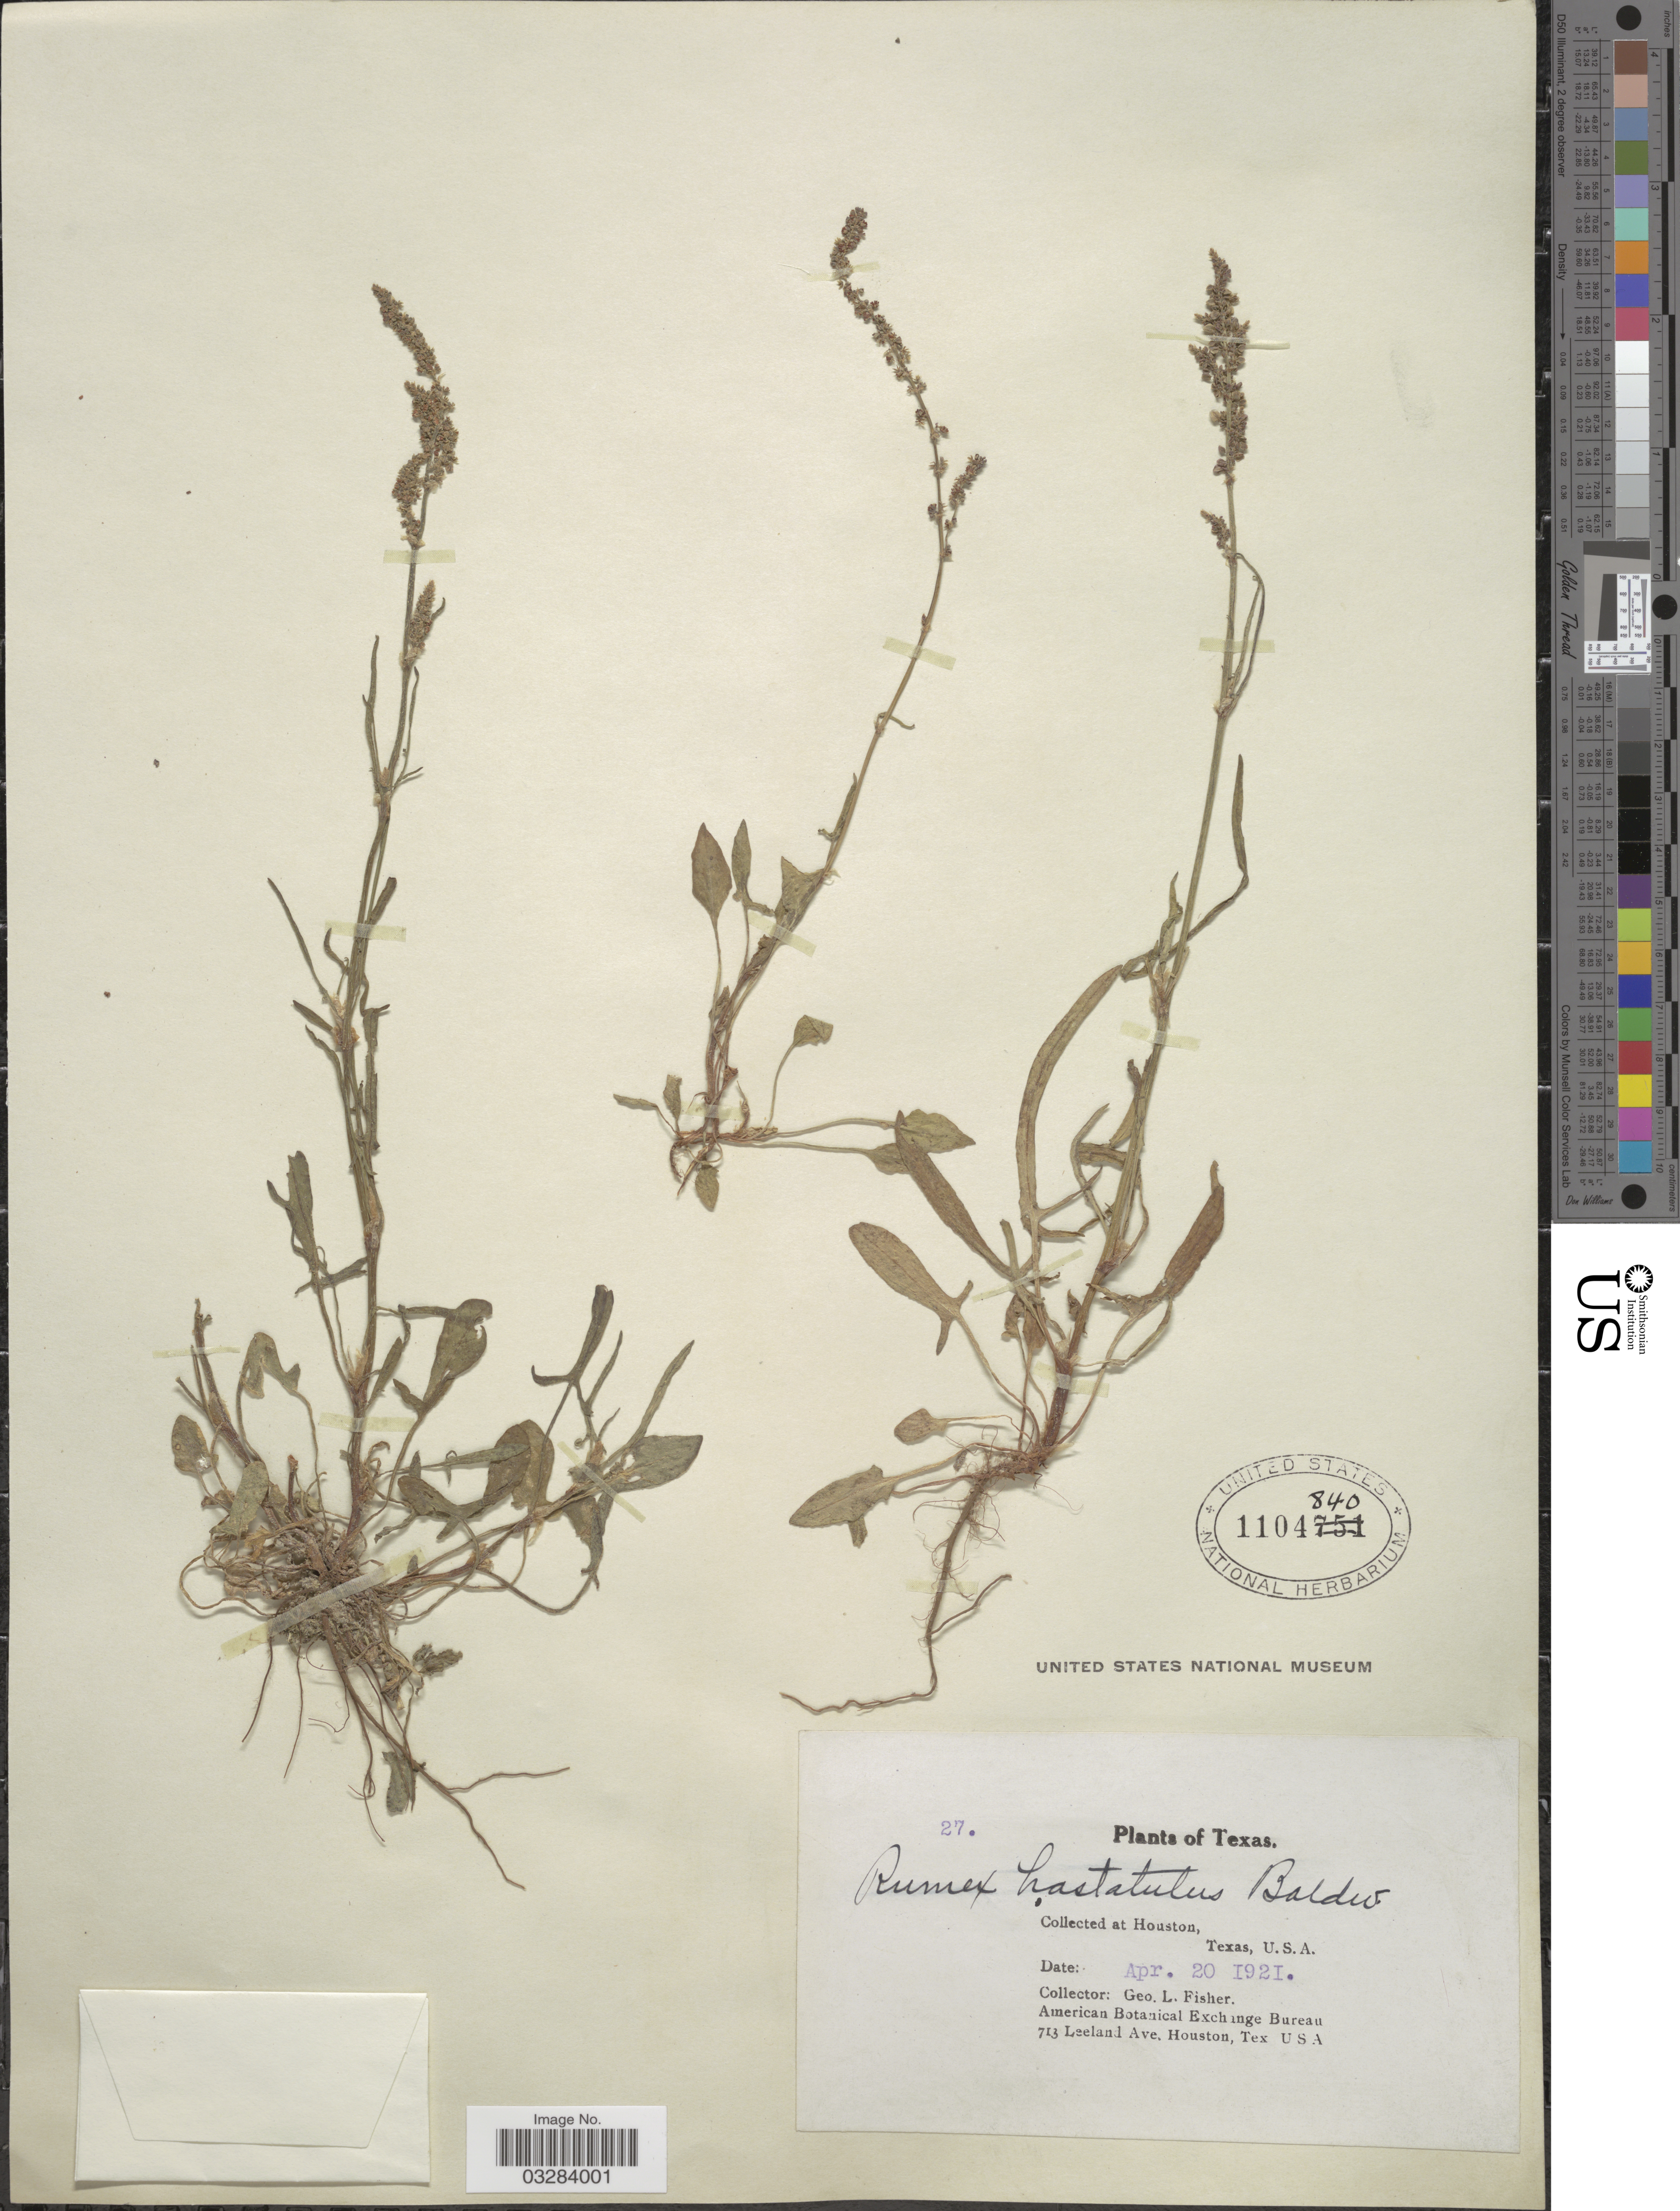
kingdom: Plantae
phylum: Tracheophyta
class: Magnoliopsida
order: Caryophyllales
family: Polygonaceae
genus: Rumex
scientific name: Rumex hastatulus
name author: Baldwin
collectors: G. L. Fisher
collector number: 27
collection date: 1921-04-20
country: United States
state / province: Texas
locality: Houston, U.S.A.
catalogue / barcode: US 1104840